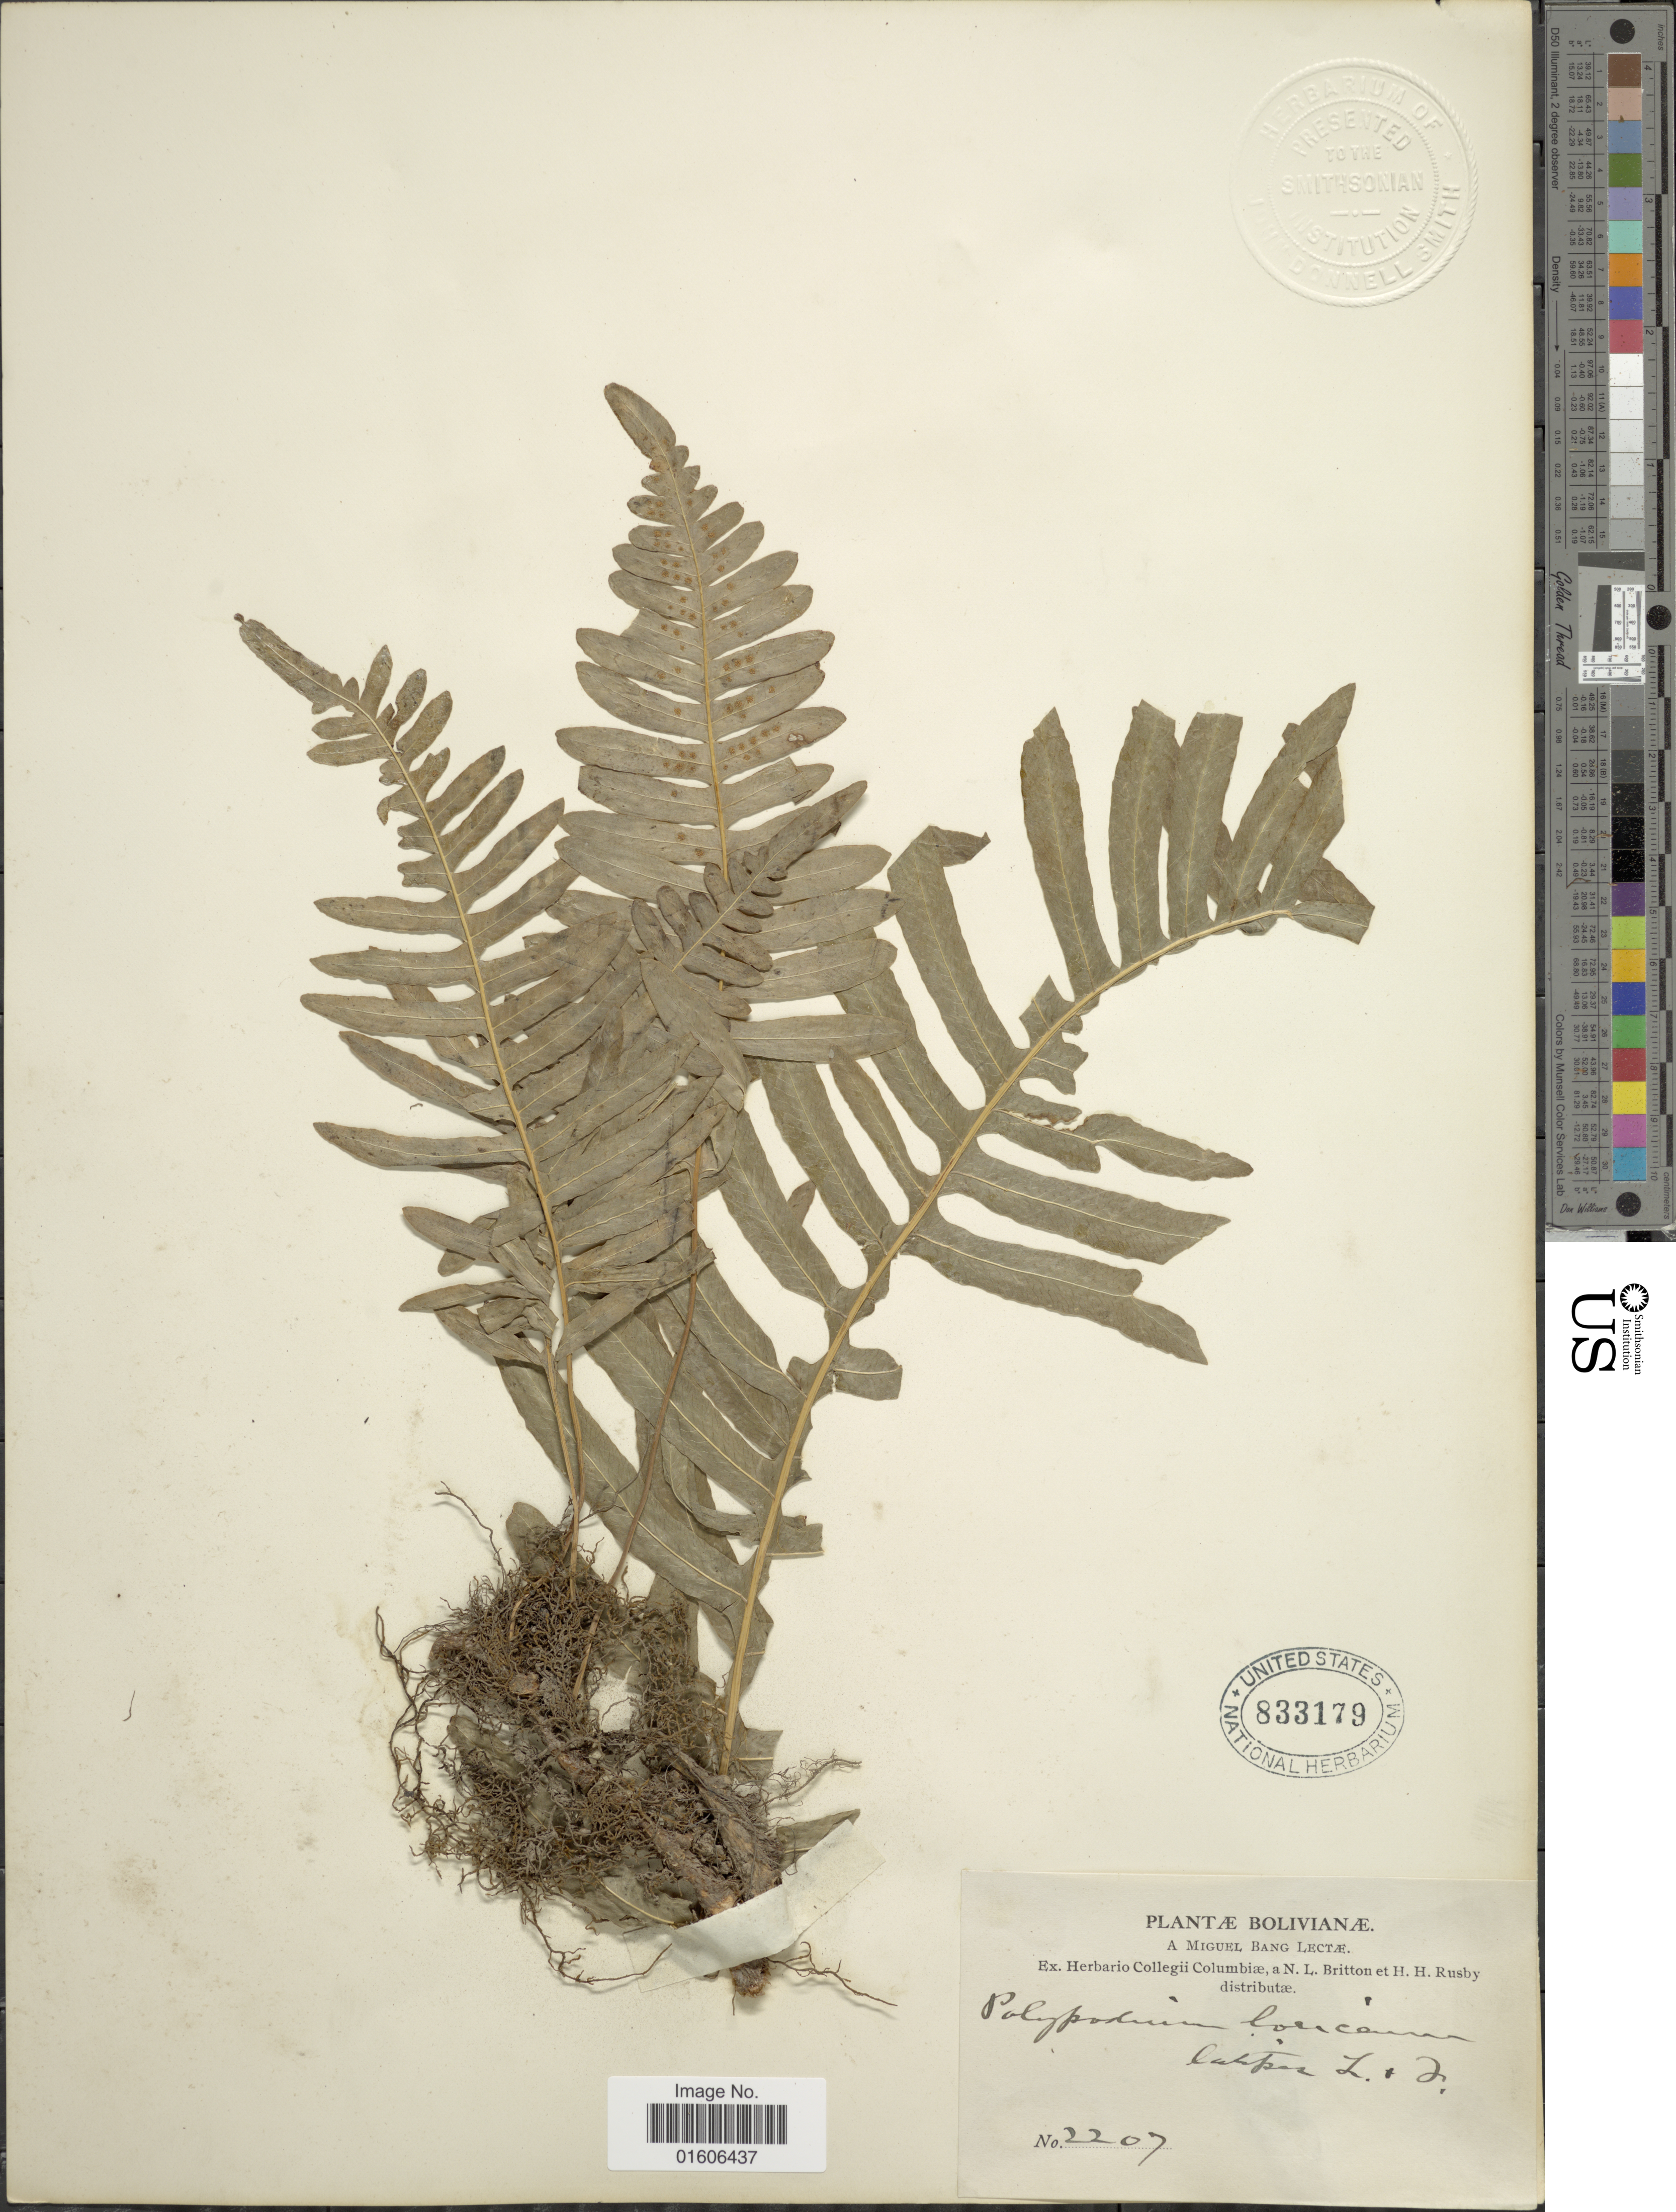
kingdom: Plantae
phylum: Tracheophyta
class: Polypodiopsida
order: Polypodiales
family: Polypodiaceae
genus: Serpocaulon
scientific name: Serpocaulon latipes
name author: (Langsd. & Fischer) A.R. Sm.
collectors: M. Bang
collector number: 2207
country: Bolivia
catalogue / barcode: US 833179